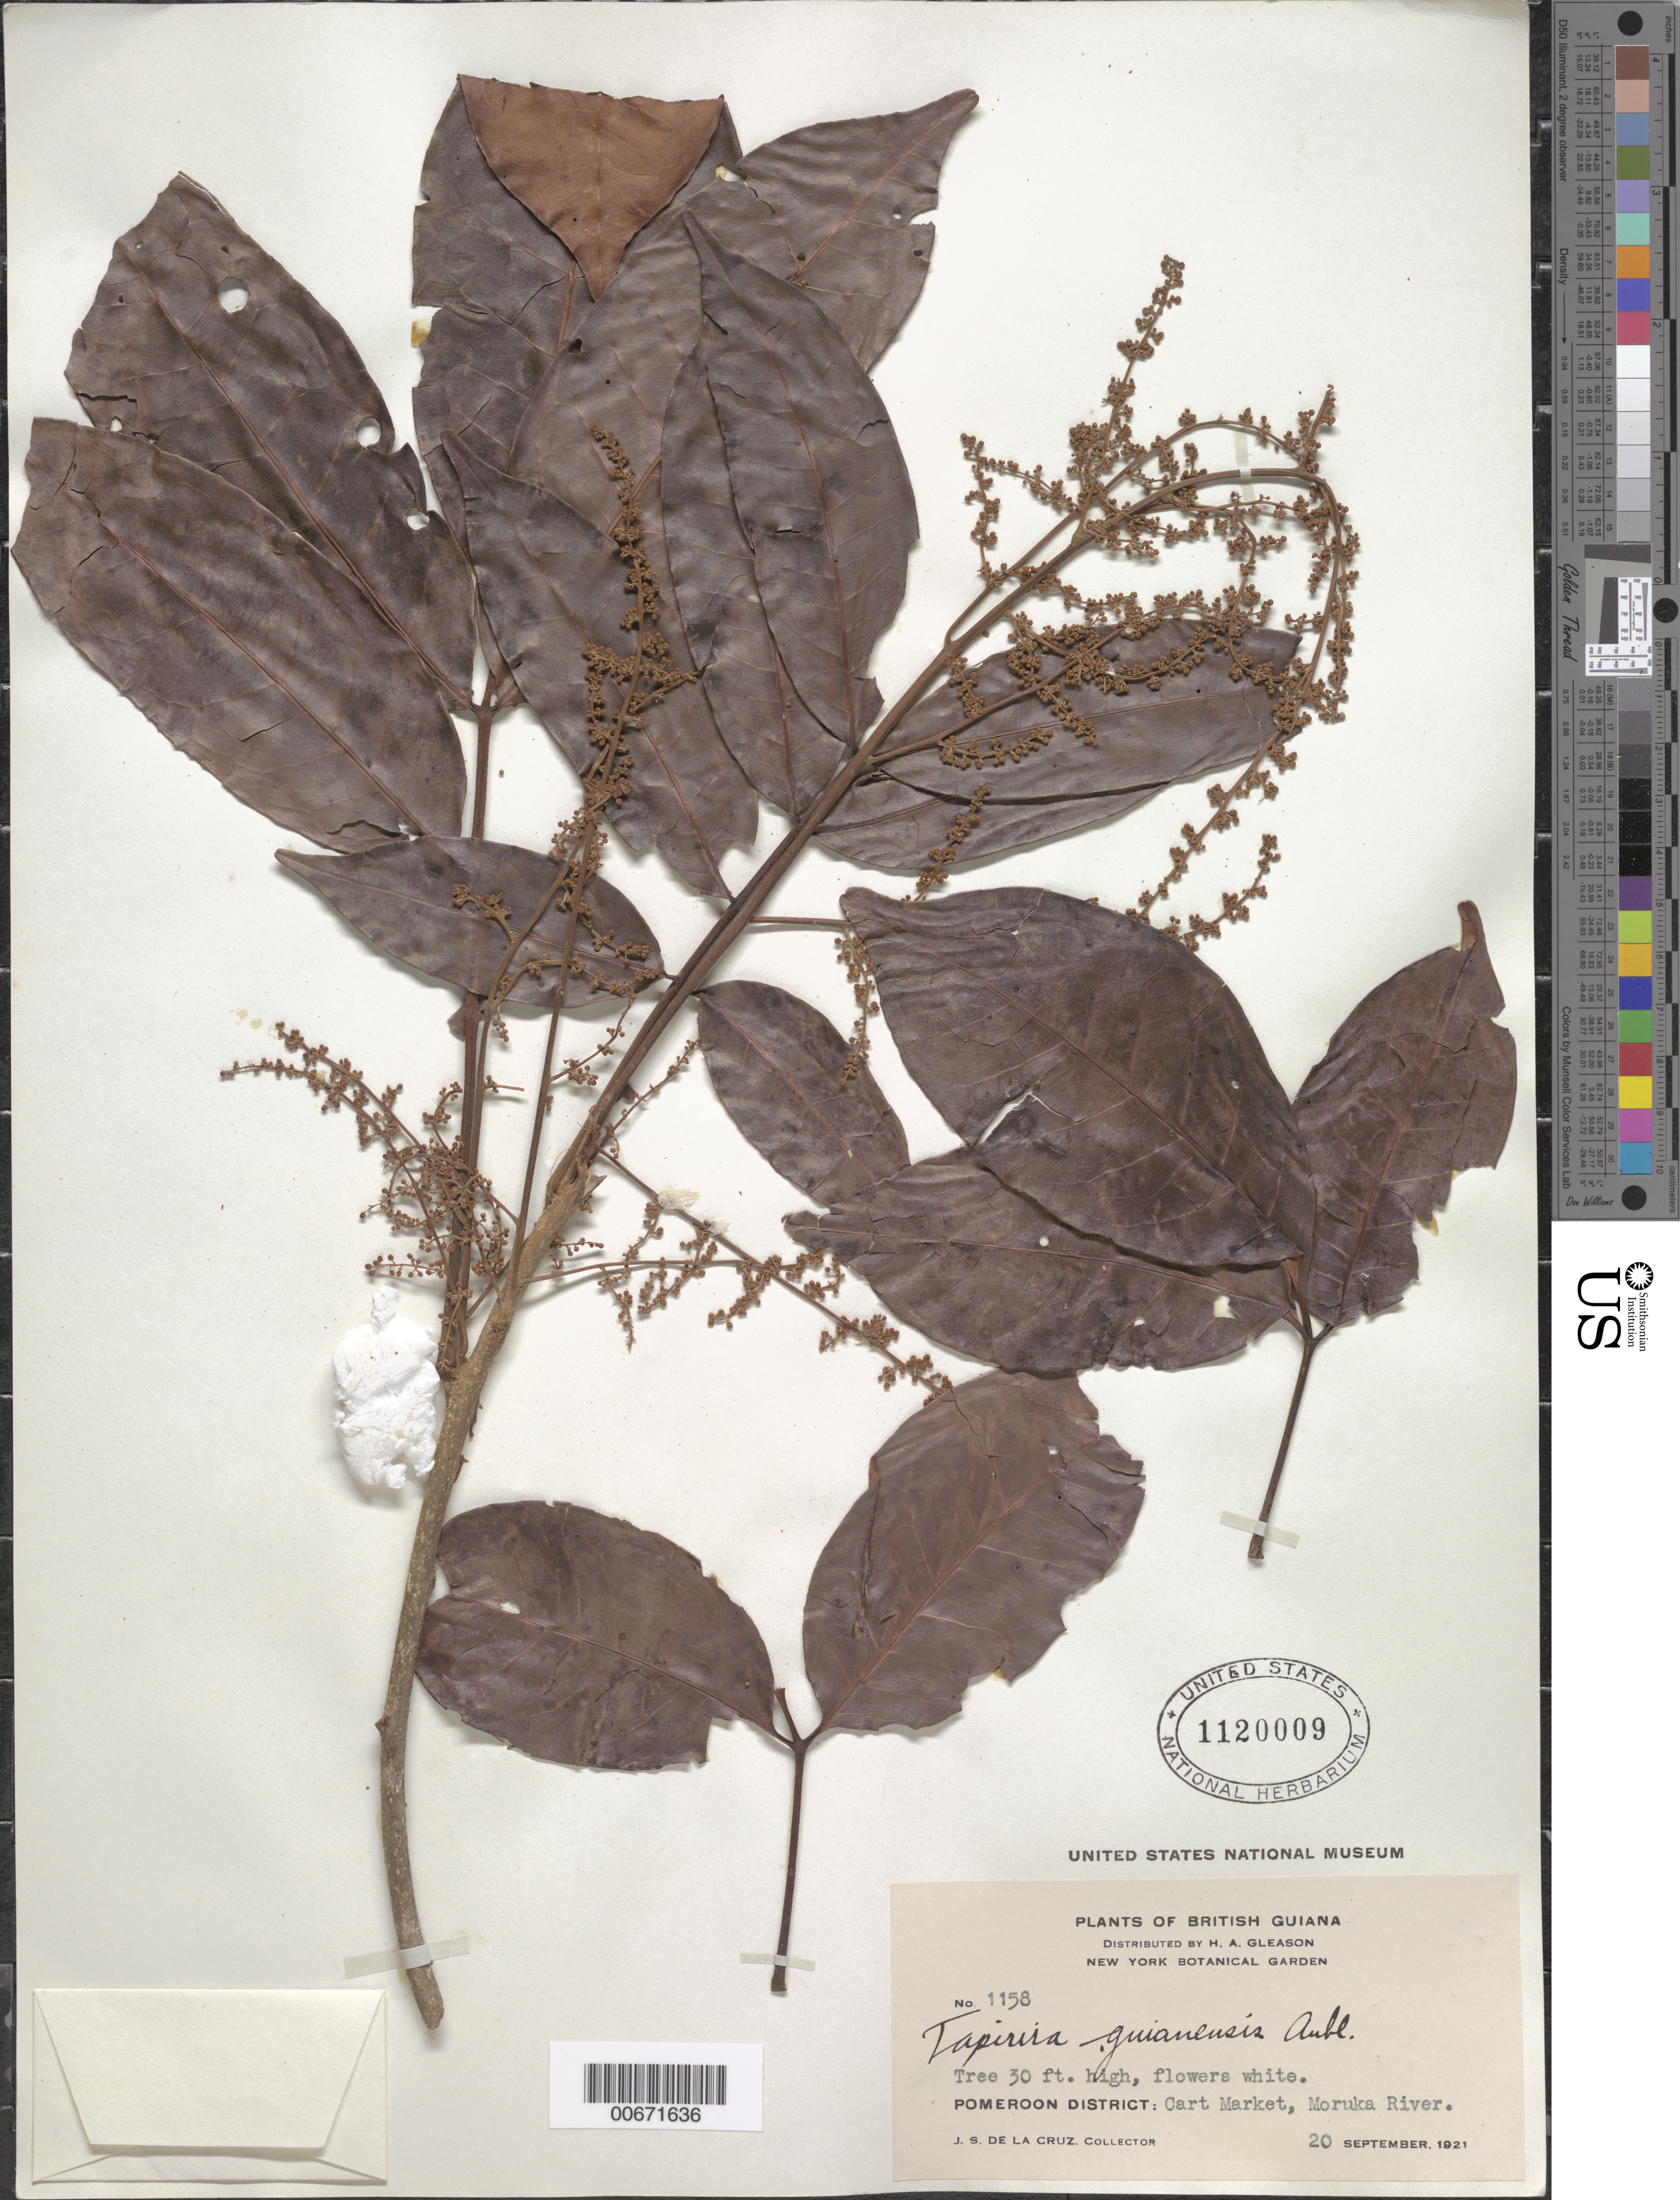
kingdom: Plantae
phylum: Tracheophyta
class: Magnoliopsida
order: Sapindales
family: Anacardiaceae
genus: Tapirira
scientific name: Tapirira guianensis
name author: Aubl.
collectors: J. S. de la Cruz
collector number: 1158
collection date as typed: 20-Sep-21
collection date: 1921-09-20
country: Guyana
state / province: Barima-Waini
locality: Cart Market, Moruka R., Pomeroon Dist.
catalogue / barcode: US 1120009